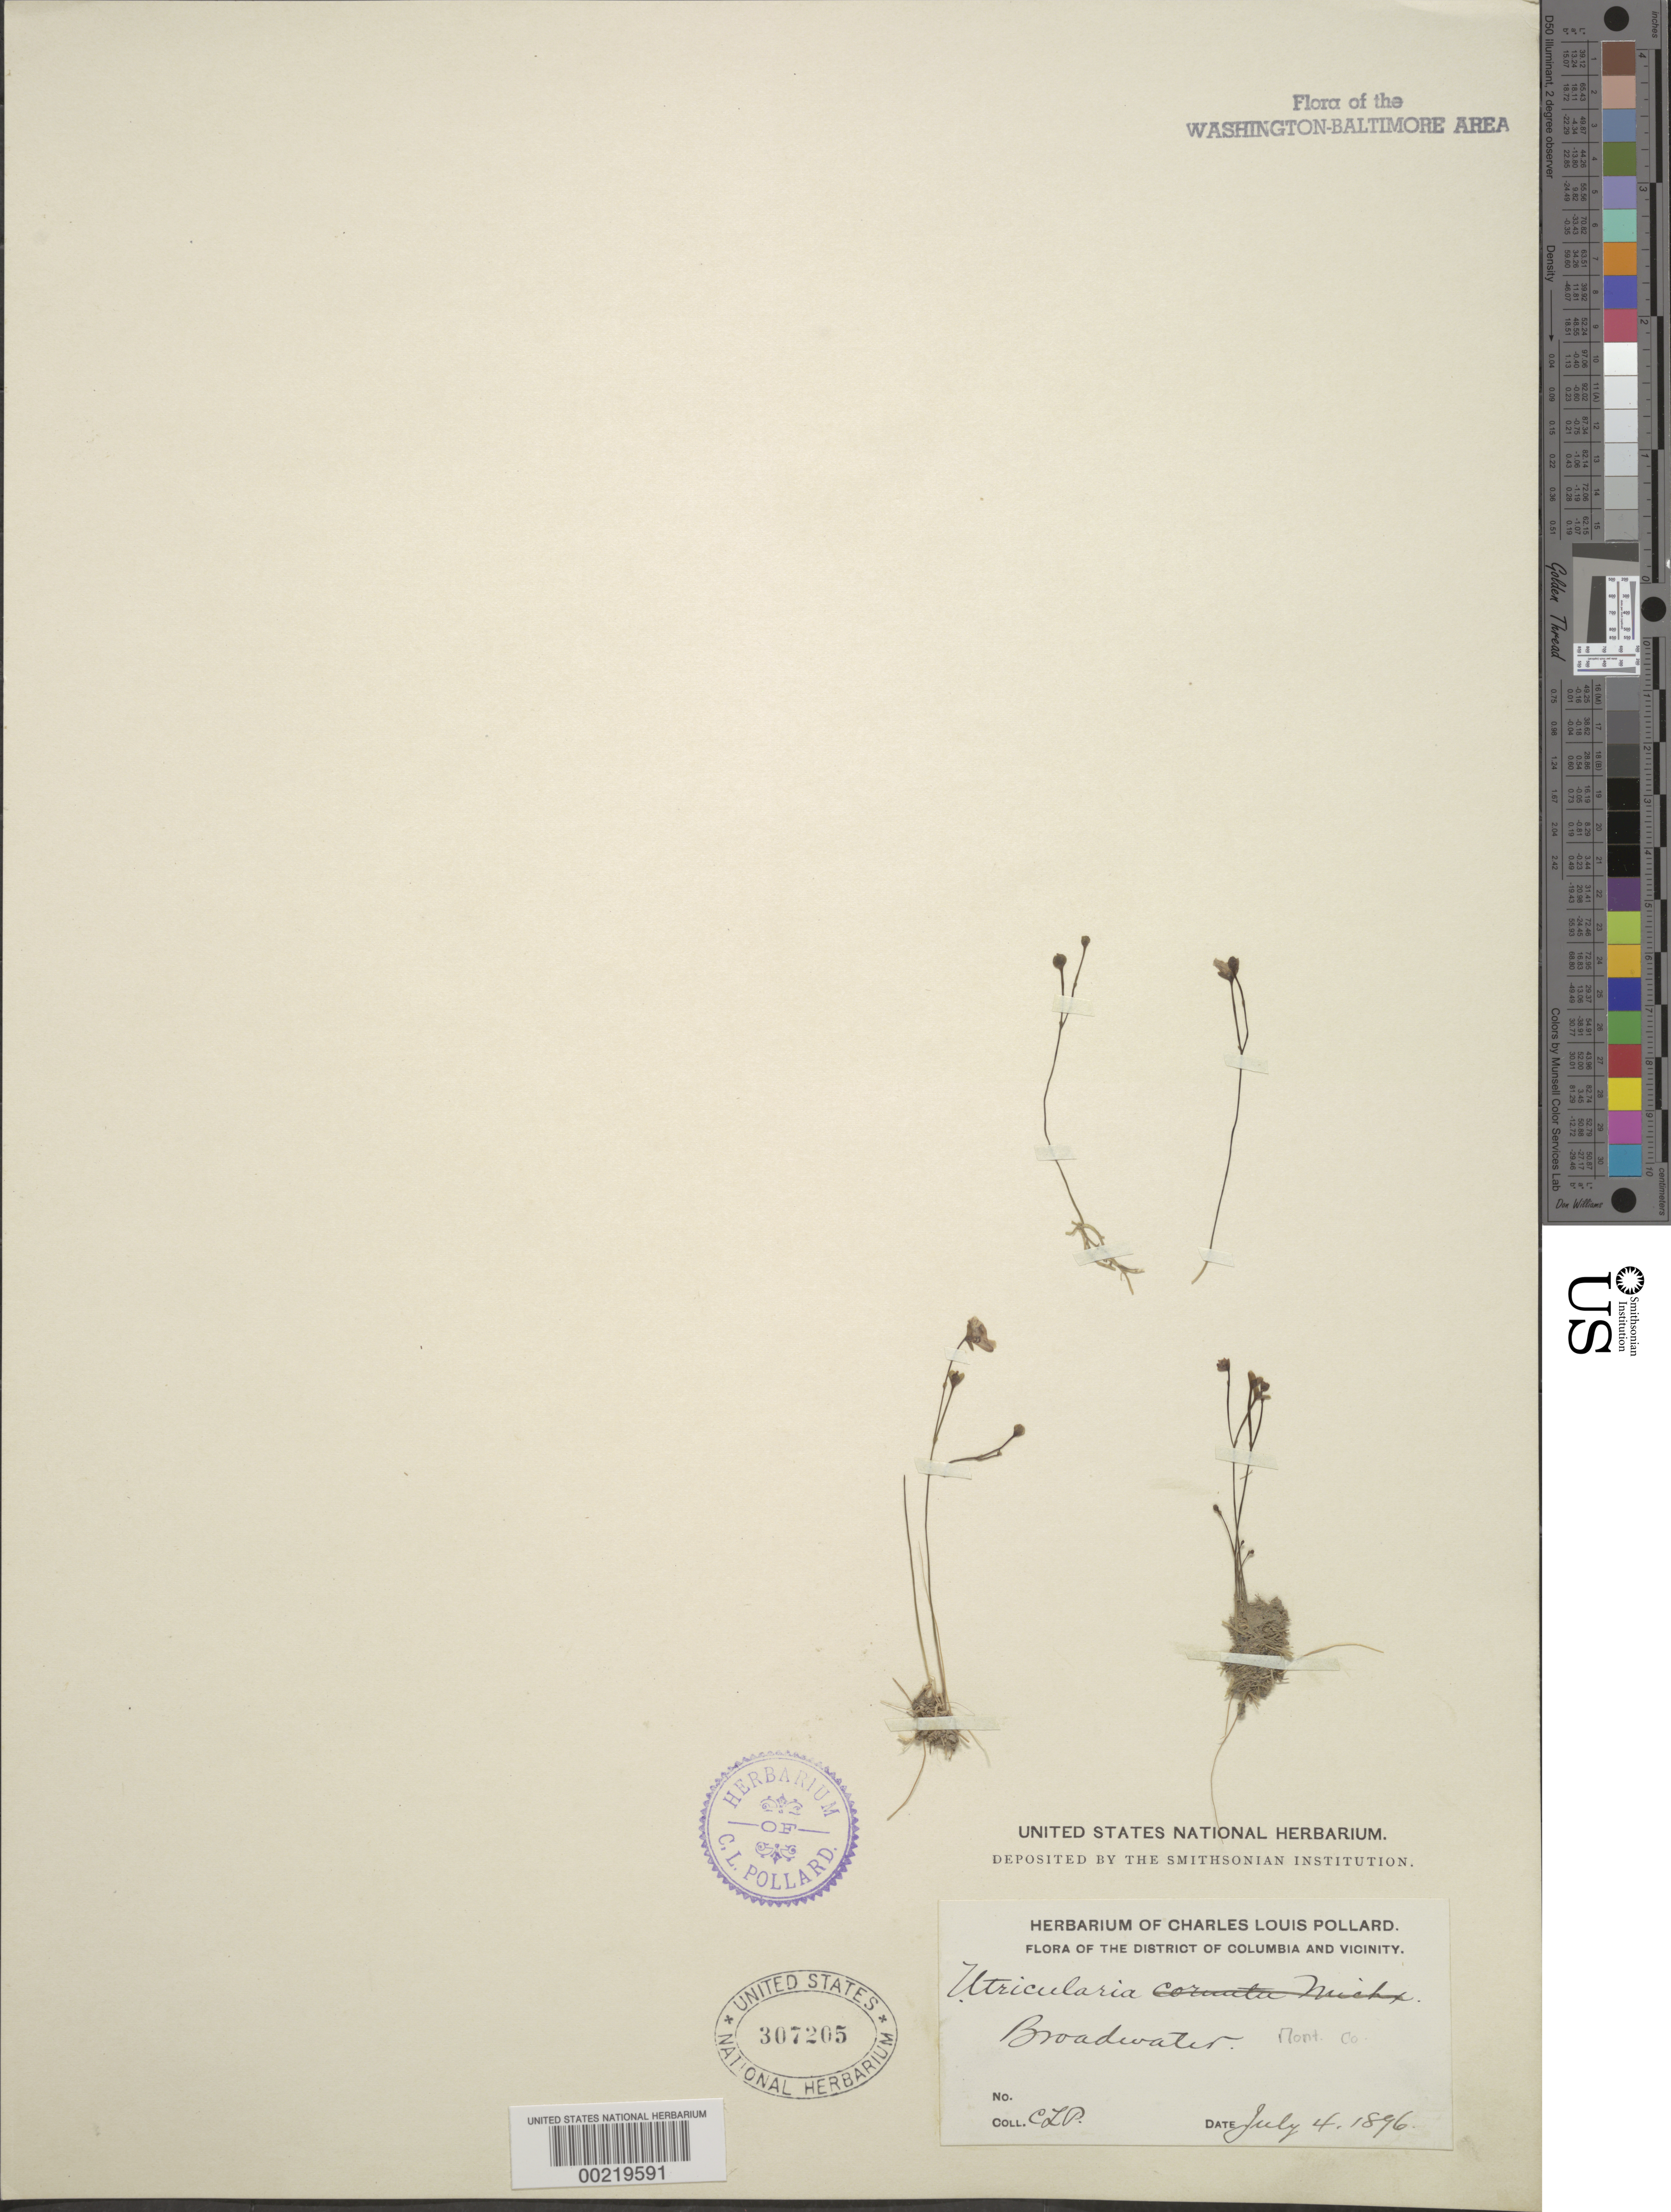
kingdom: Plantae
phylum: Tracheophyta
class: Magnoliopsida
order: Lamiales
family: Lentibulariaceae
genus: Utricularia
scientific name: Utricularia gibba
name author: L.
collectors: C. L. Pollard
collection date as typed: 04 Jul 1896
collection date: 1896-07-04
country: United States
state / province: Maryland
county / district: Montgomery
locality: Broadwater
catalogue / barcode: US 307205